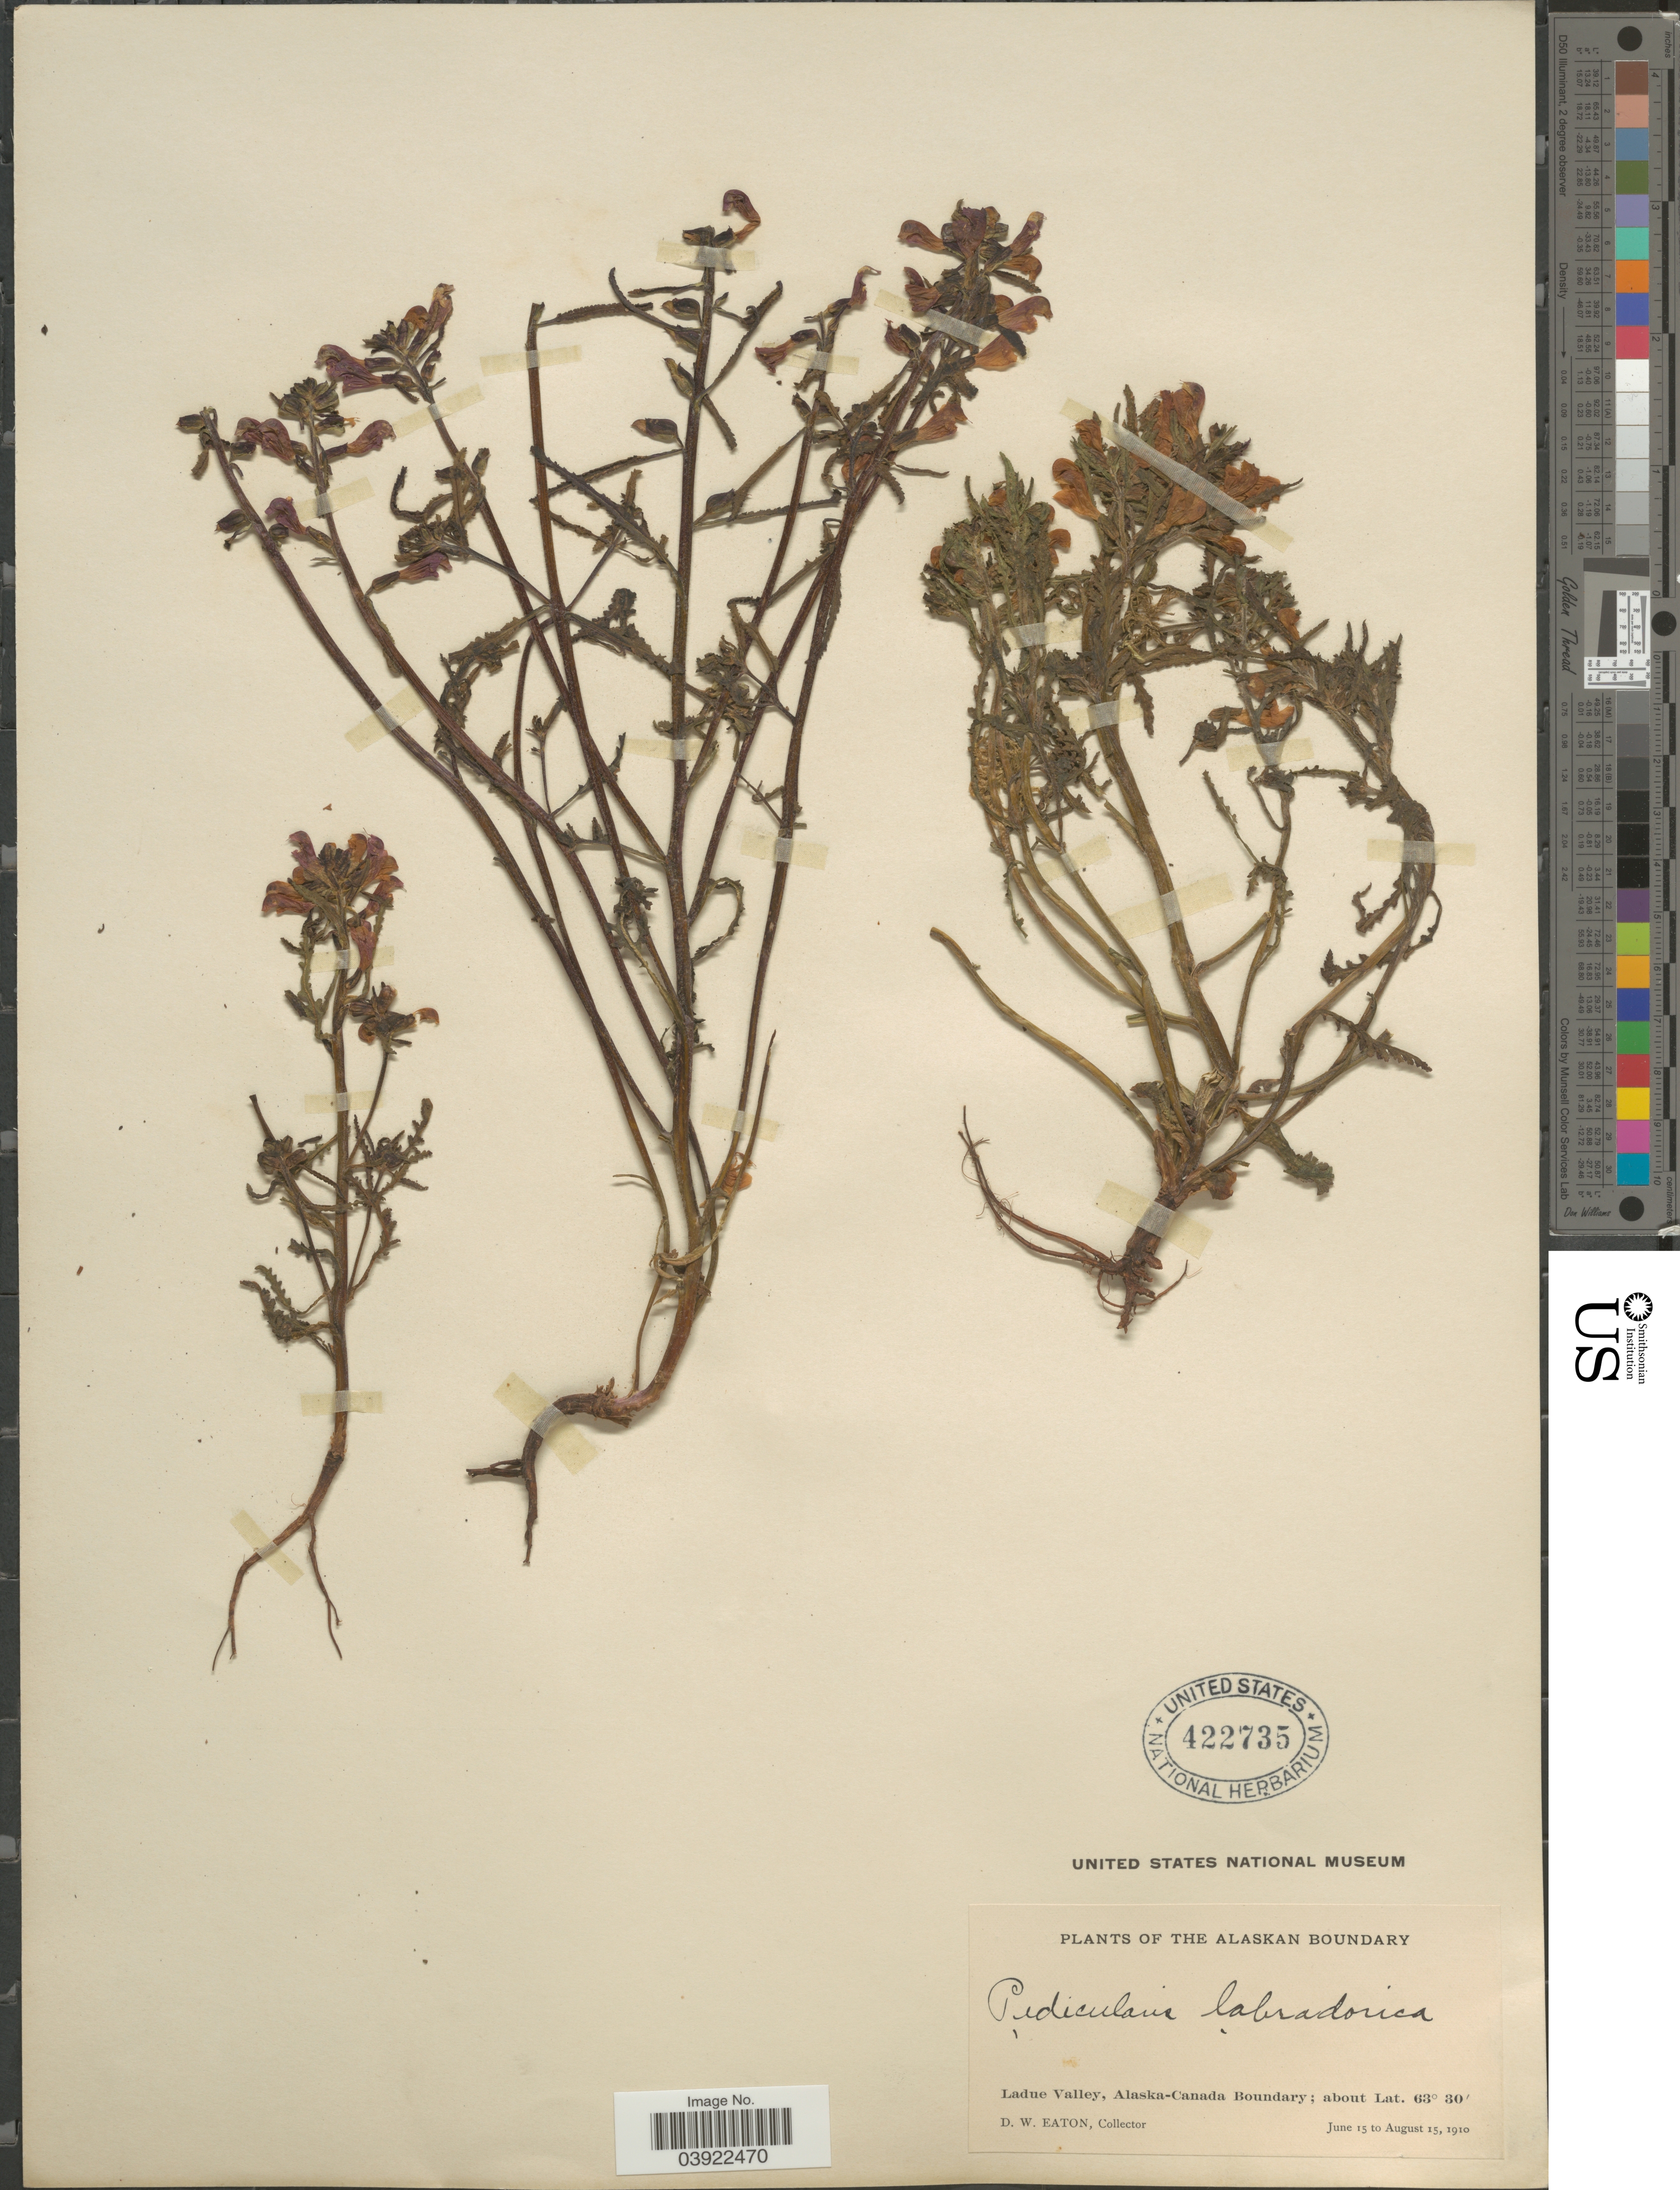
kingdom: Plantae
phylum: Tracheophyta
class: Magnoliopsida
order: Lamiales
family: Orobanchaceae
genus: Pedicularis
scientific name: Pedicularis labradorica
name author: Wirsing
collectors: D. Eaton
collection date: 1910-06-15/1910-08-15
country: United States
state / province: Alaska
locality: The Alaskan Boundary. Ladue Valley, Alaska-Canada Boundary.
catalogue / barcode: US 422735